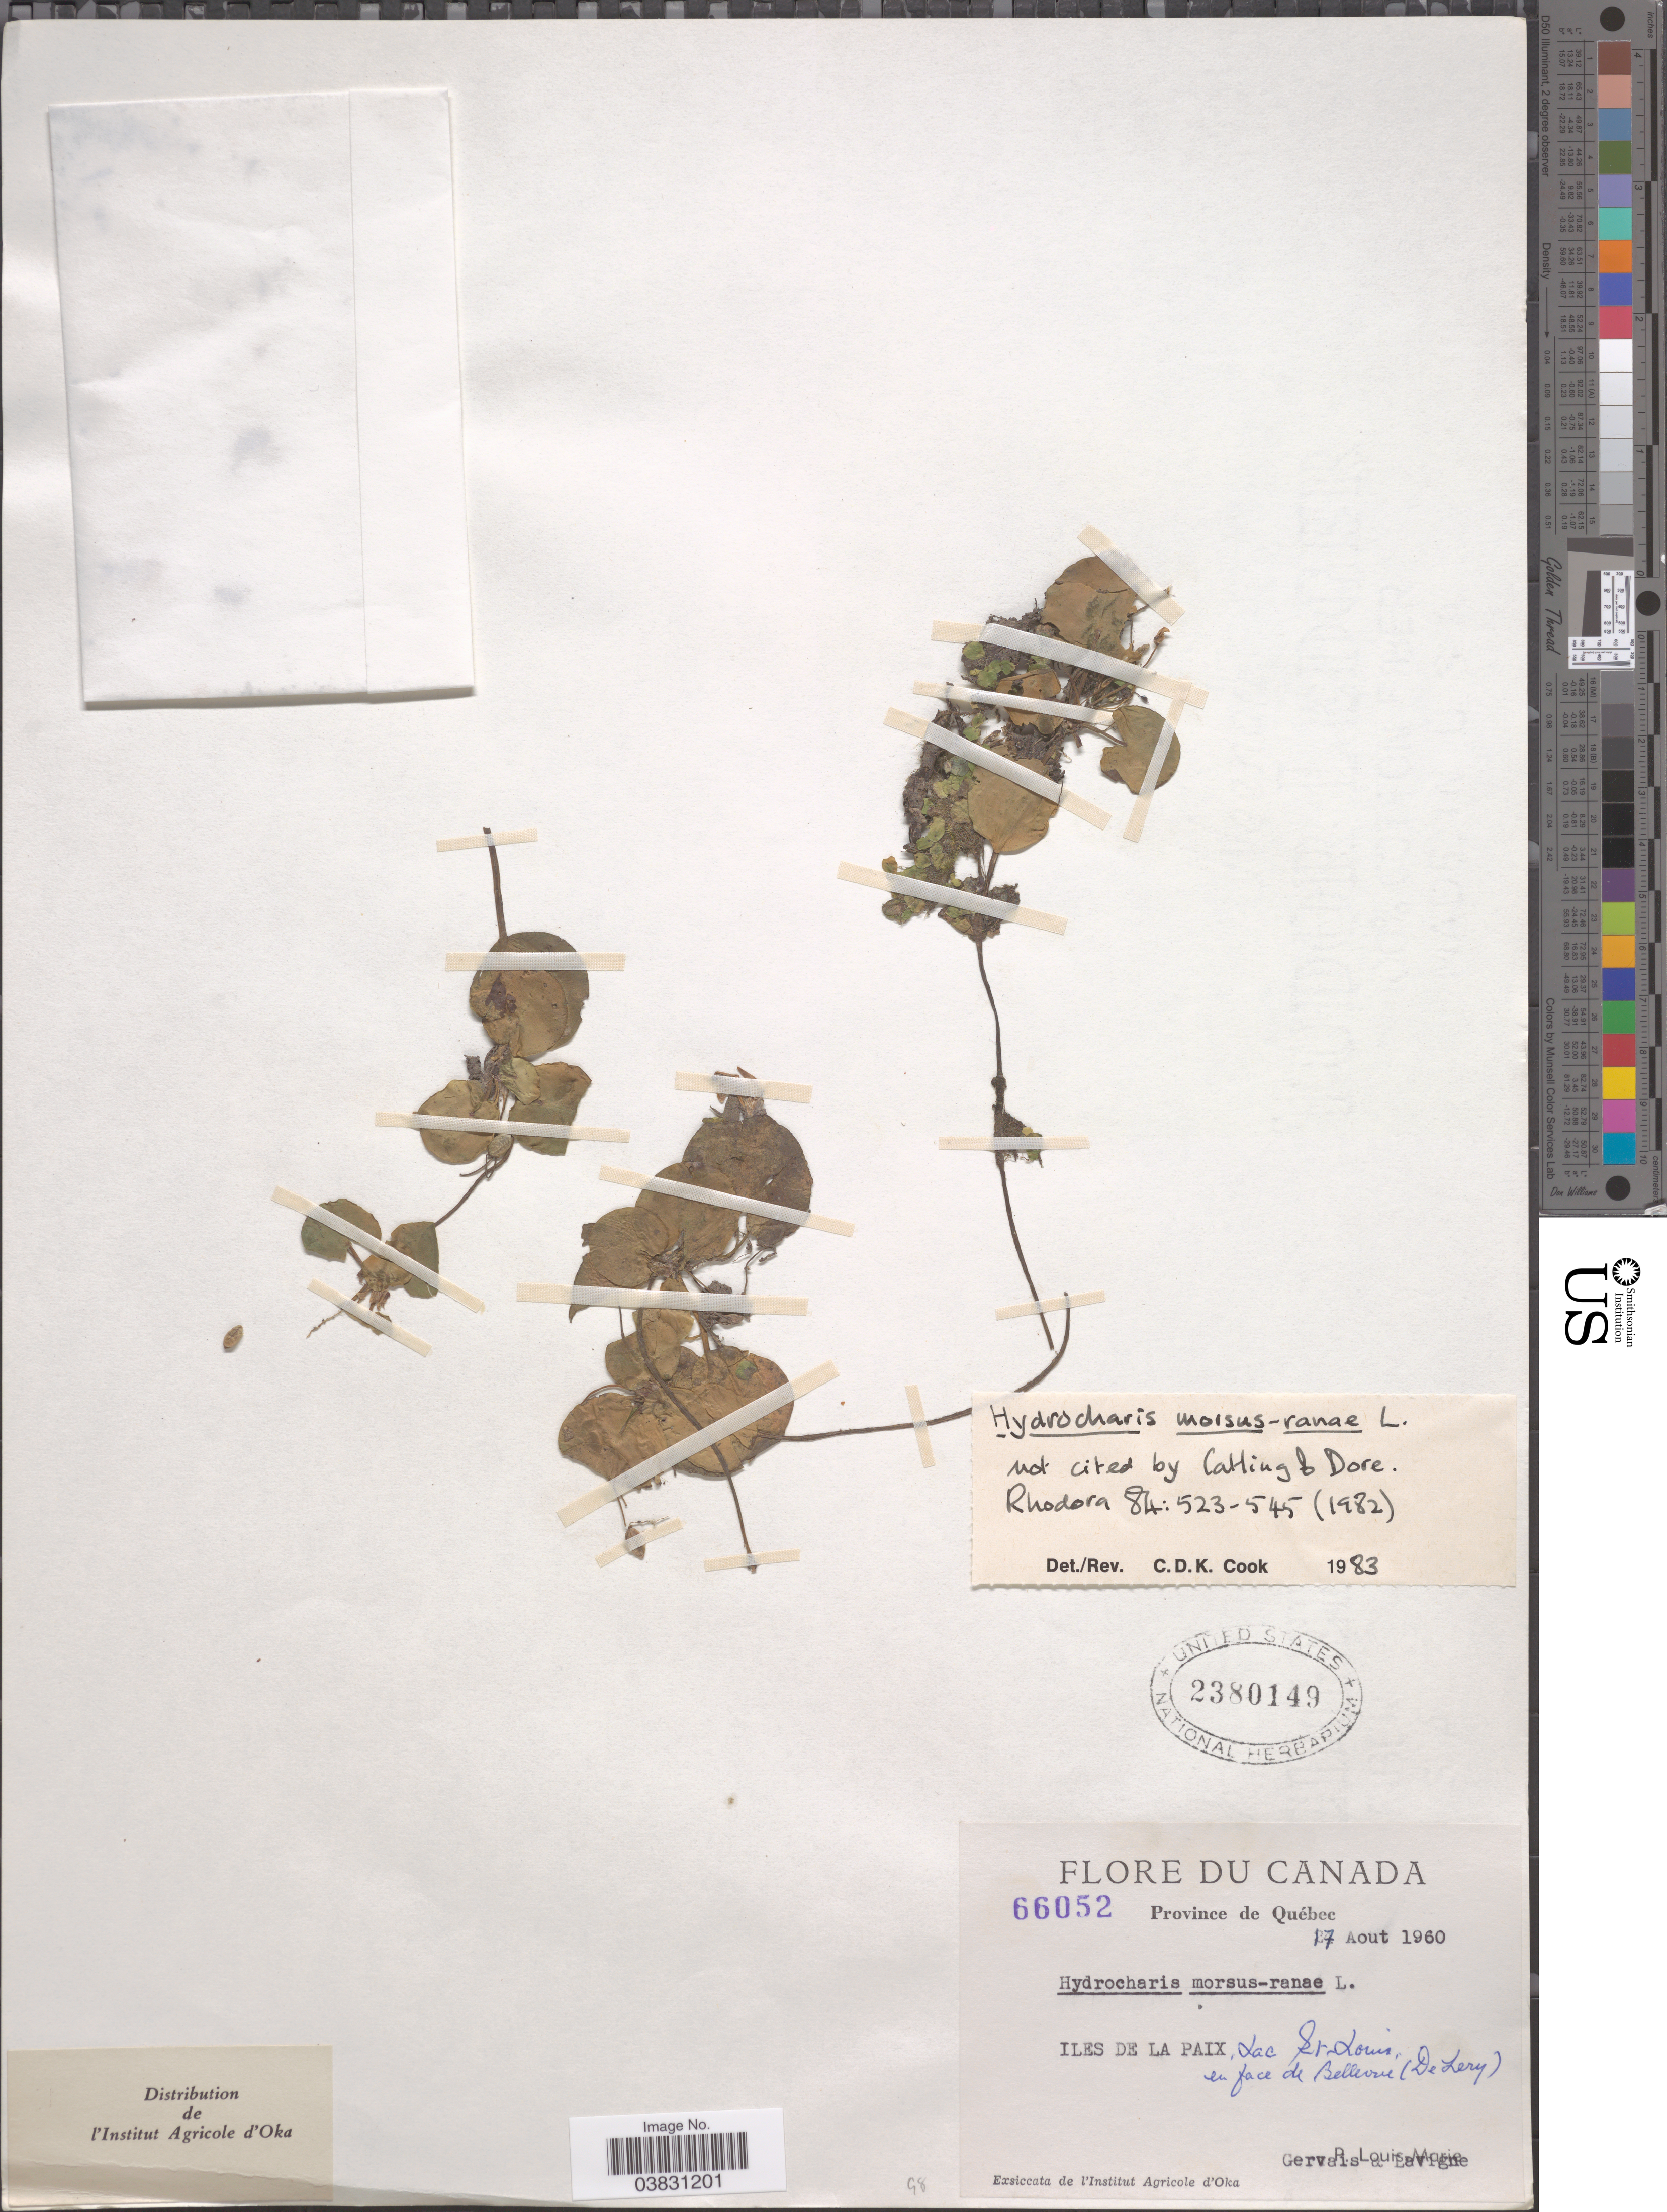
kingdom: Plantae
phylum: Tracheophyta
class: Liliopsida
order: Alismatales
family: Hydrocharitaceae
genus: Hydrocharis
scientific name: Hydrocharis morsus-ranae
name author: L.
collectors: L.-M. LaLonde, Gervais, -- & -. Lavigne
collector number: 66052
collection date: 1960-08-17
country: Canada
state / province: Quebec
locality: Iles de La Paiz, Lac St. Louis en face de Bellevué (De Lery).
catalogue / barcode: US 2380149